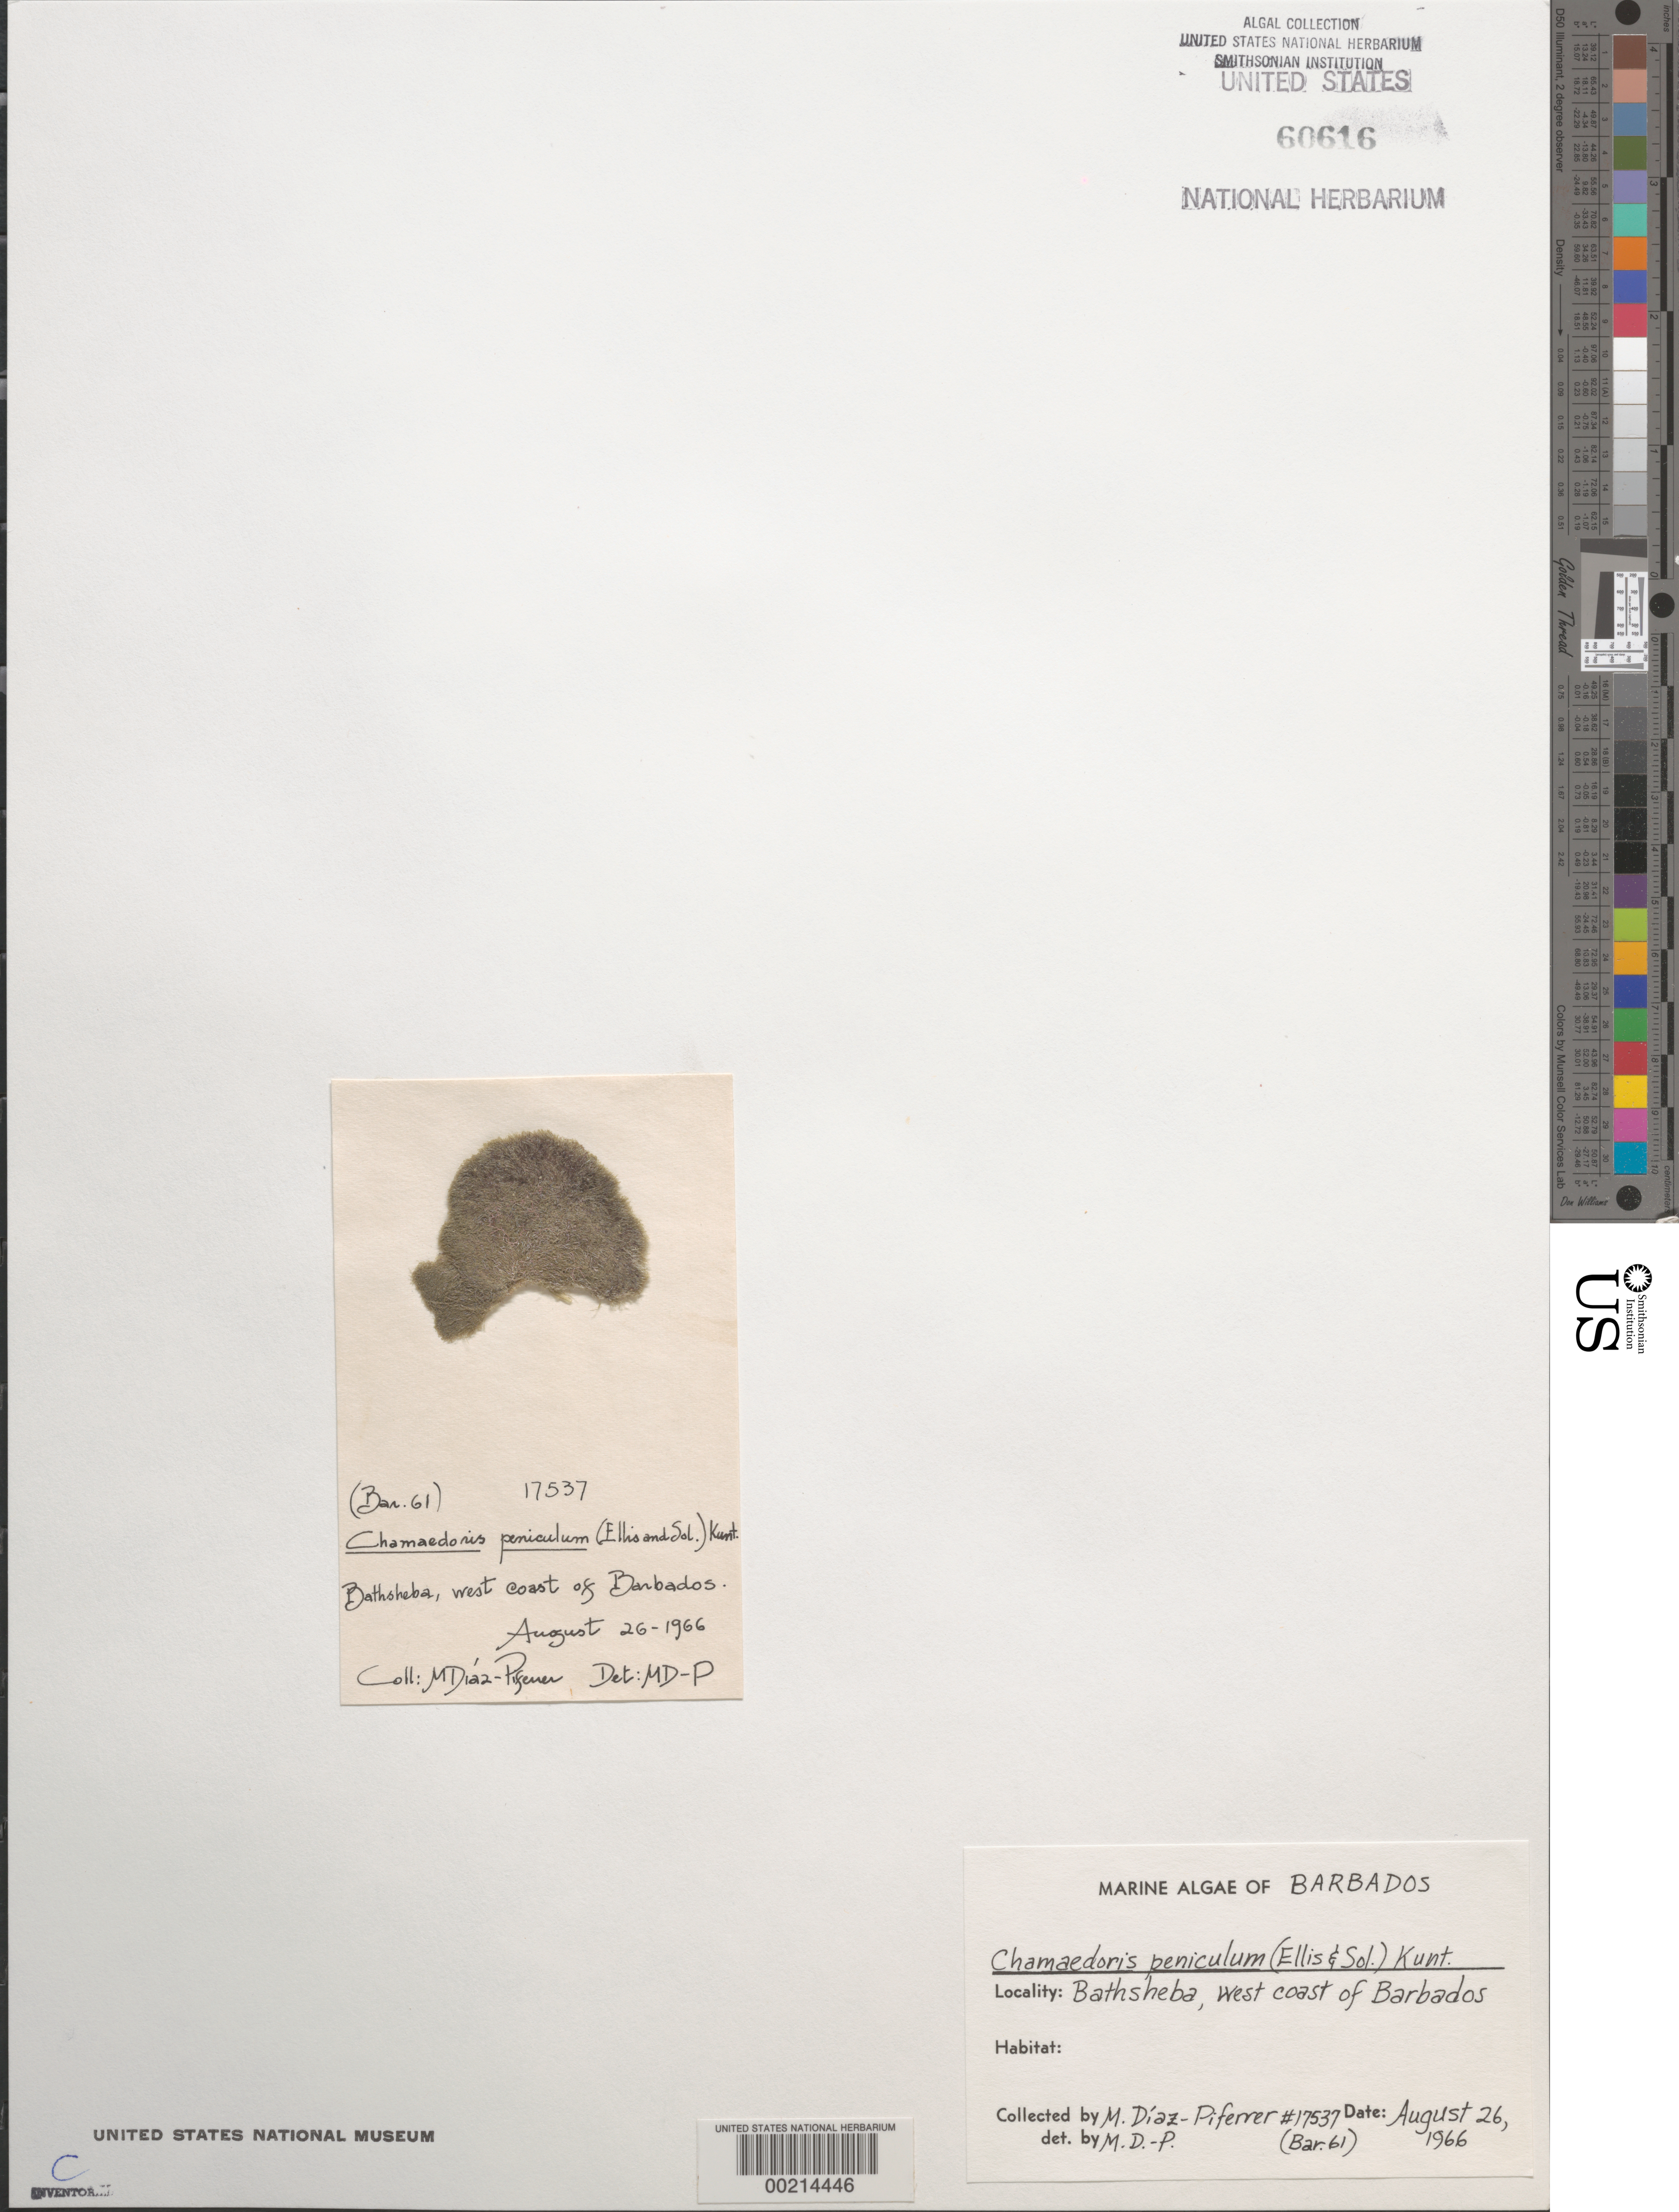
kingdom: Plantae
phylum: Chlorophyta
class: Ulvophyceae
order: Siphonocladales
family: Siphonocladaceae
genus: Chamaedoris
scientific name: Chamaedoris peniculum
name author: (J. Ellis & Sol.) Kuntze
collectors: M. Diaz-Piferrer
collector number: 17537 & BAR. 61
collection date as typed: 26 Aug 1966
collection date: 1966-08-26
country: Barbados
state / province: Saint Joseph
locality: Bathsheba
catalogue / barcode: US 60616